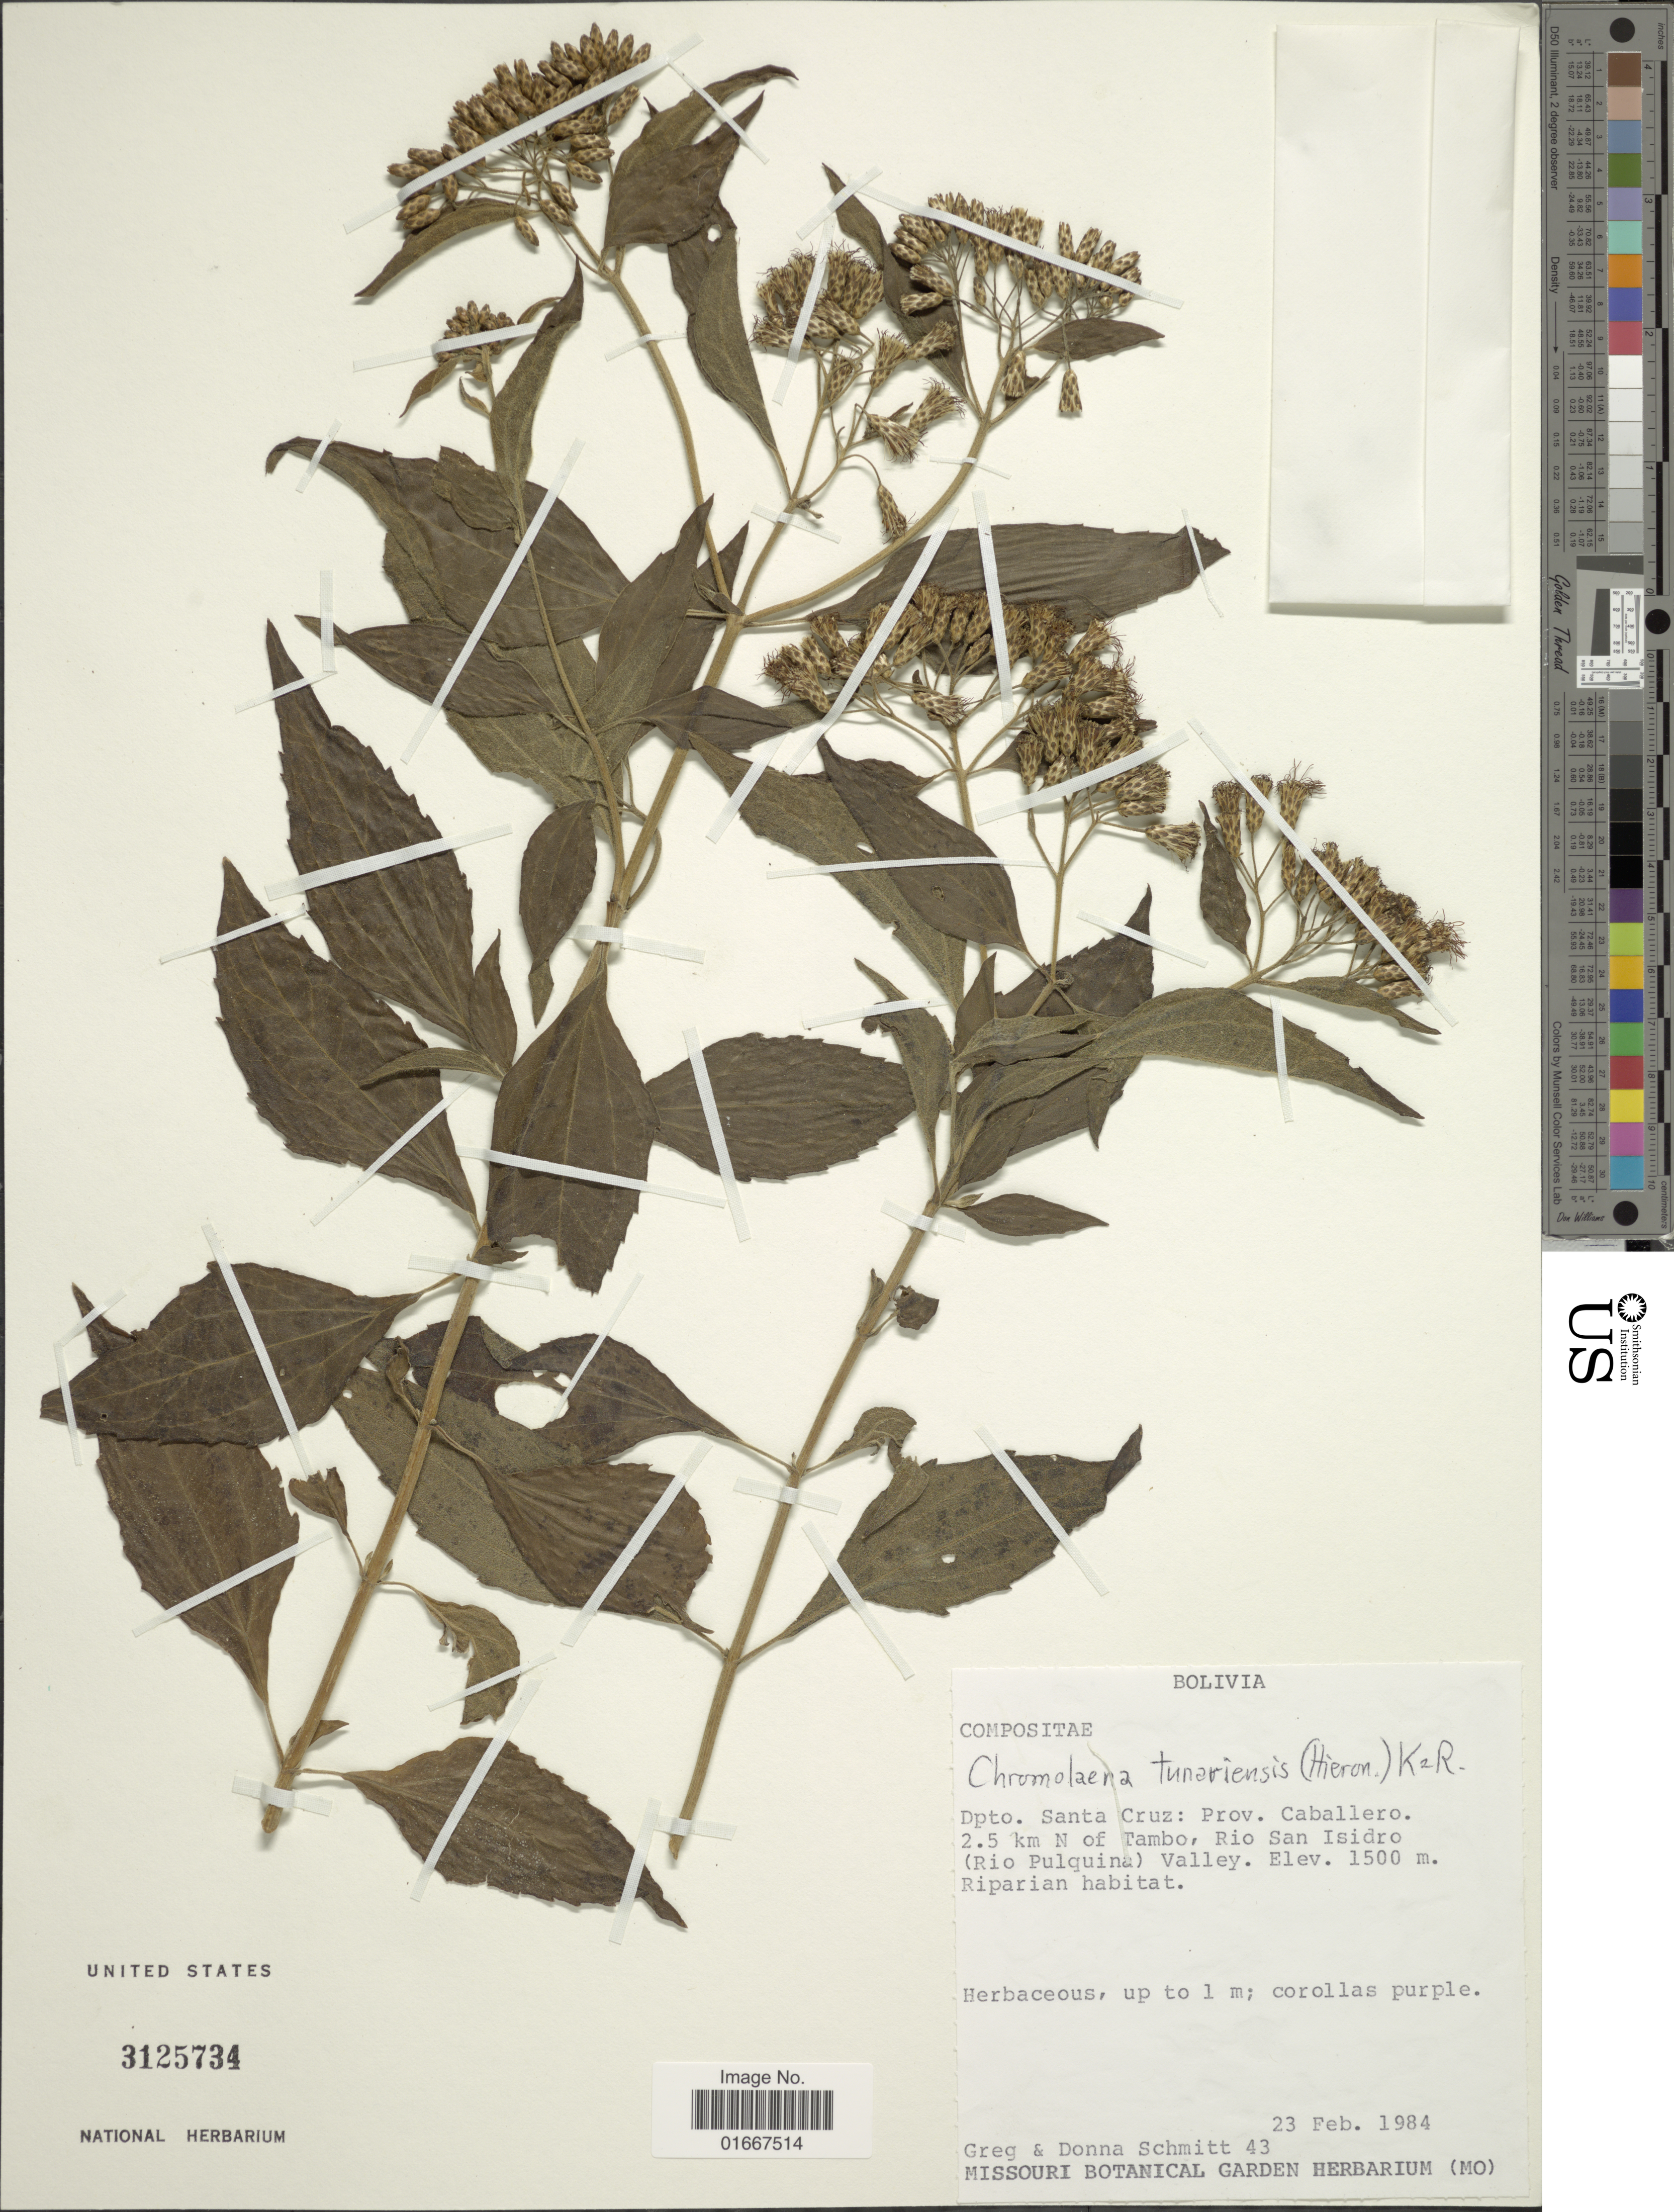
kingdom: Plantae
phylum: Tracheophyta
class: Magnoliopsida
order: Asterales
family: Asteraceae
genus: Chromolaena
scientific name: Chromolaena tunariensis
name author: (Hieron.) R.M. King & H. Rob.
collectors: G. Schmitt & D. Schmitt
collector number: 43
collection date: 1984-02-23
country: Bolivia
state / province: Santa Cruz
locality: Prov. Cavallero. 2.5 km N of Tambo, Rio San Isidro (Rio Pulquina) Valley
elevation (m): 1500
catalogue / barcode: US 3125734